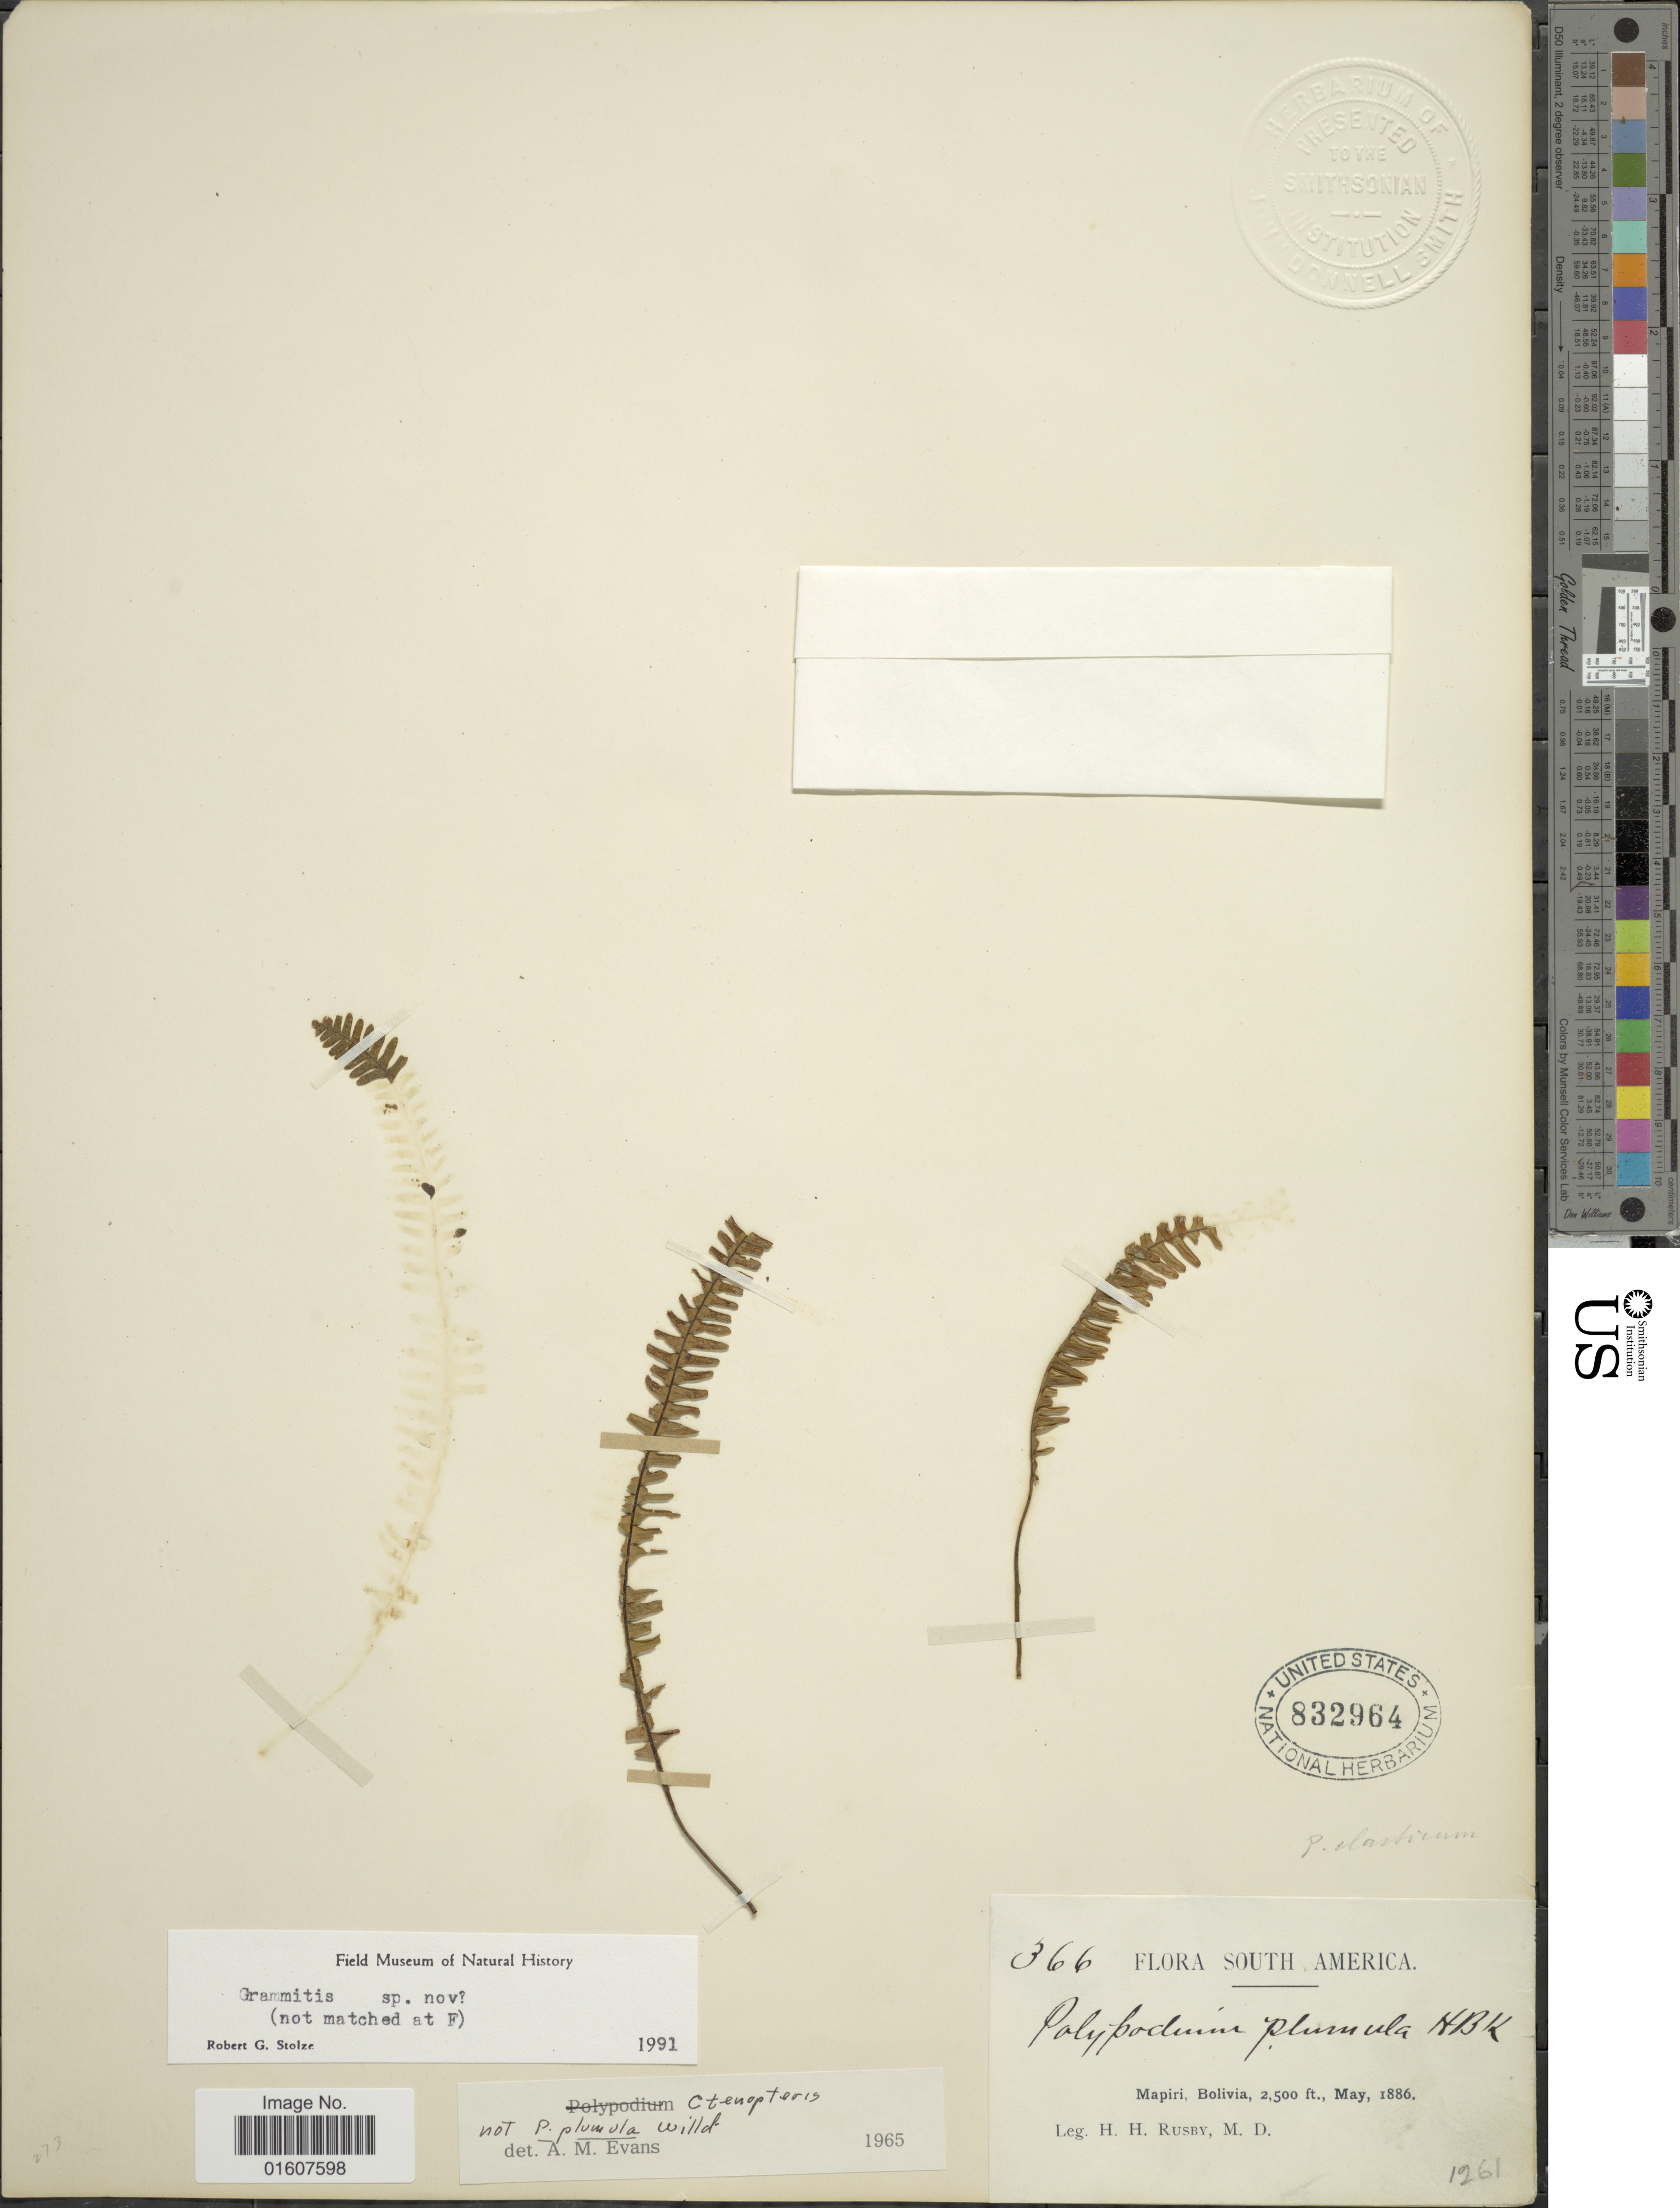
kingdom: Plantae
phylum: Tracheophyta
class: Polypodiopsida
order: Polypodiales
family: Polypodiaceae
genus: Terpsichore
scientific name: Terpsichore sp.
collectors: H. H. Rusby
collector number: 366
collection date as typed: May, 1886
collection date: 1886-05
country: Bolivia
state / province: La Páz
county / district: Larecaja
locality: Mapiri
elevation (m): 762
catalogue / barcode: US 832964